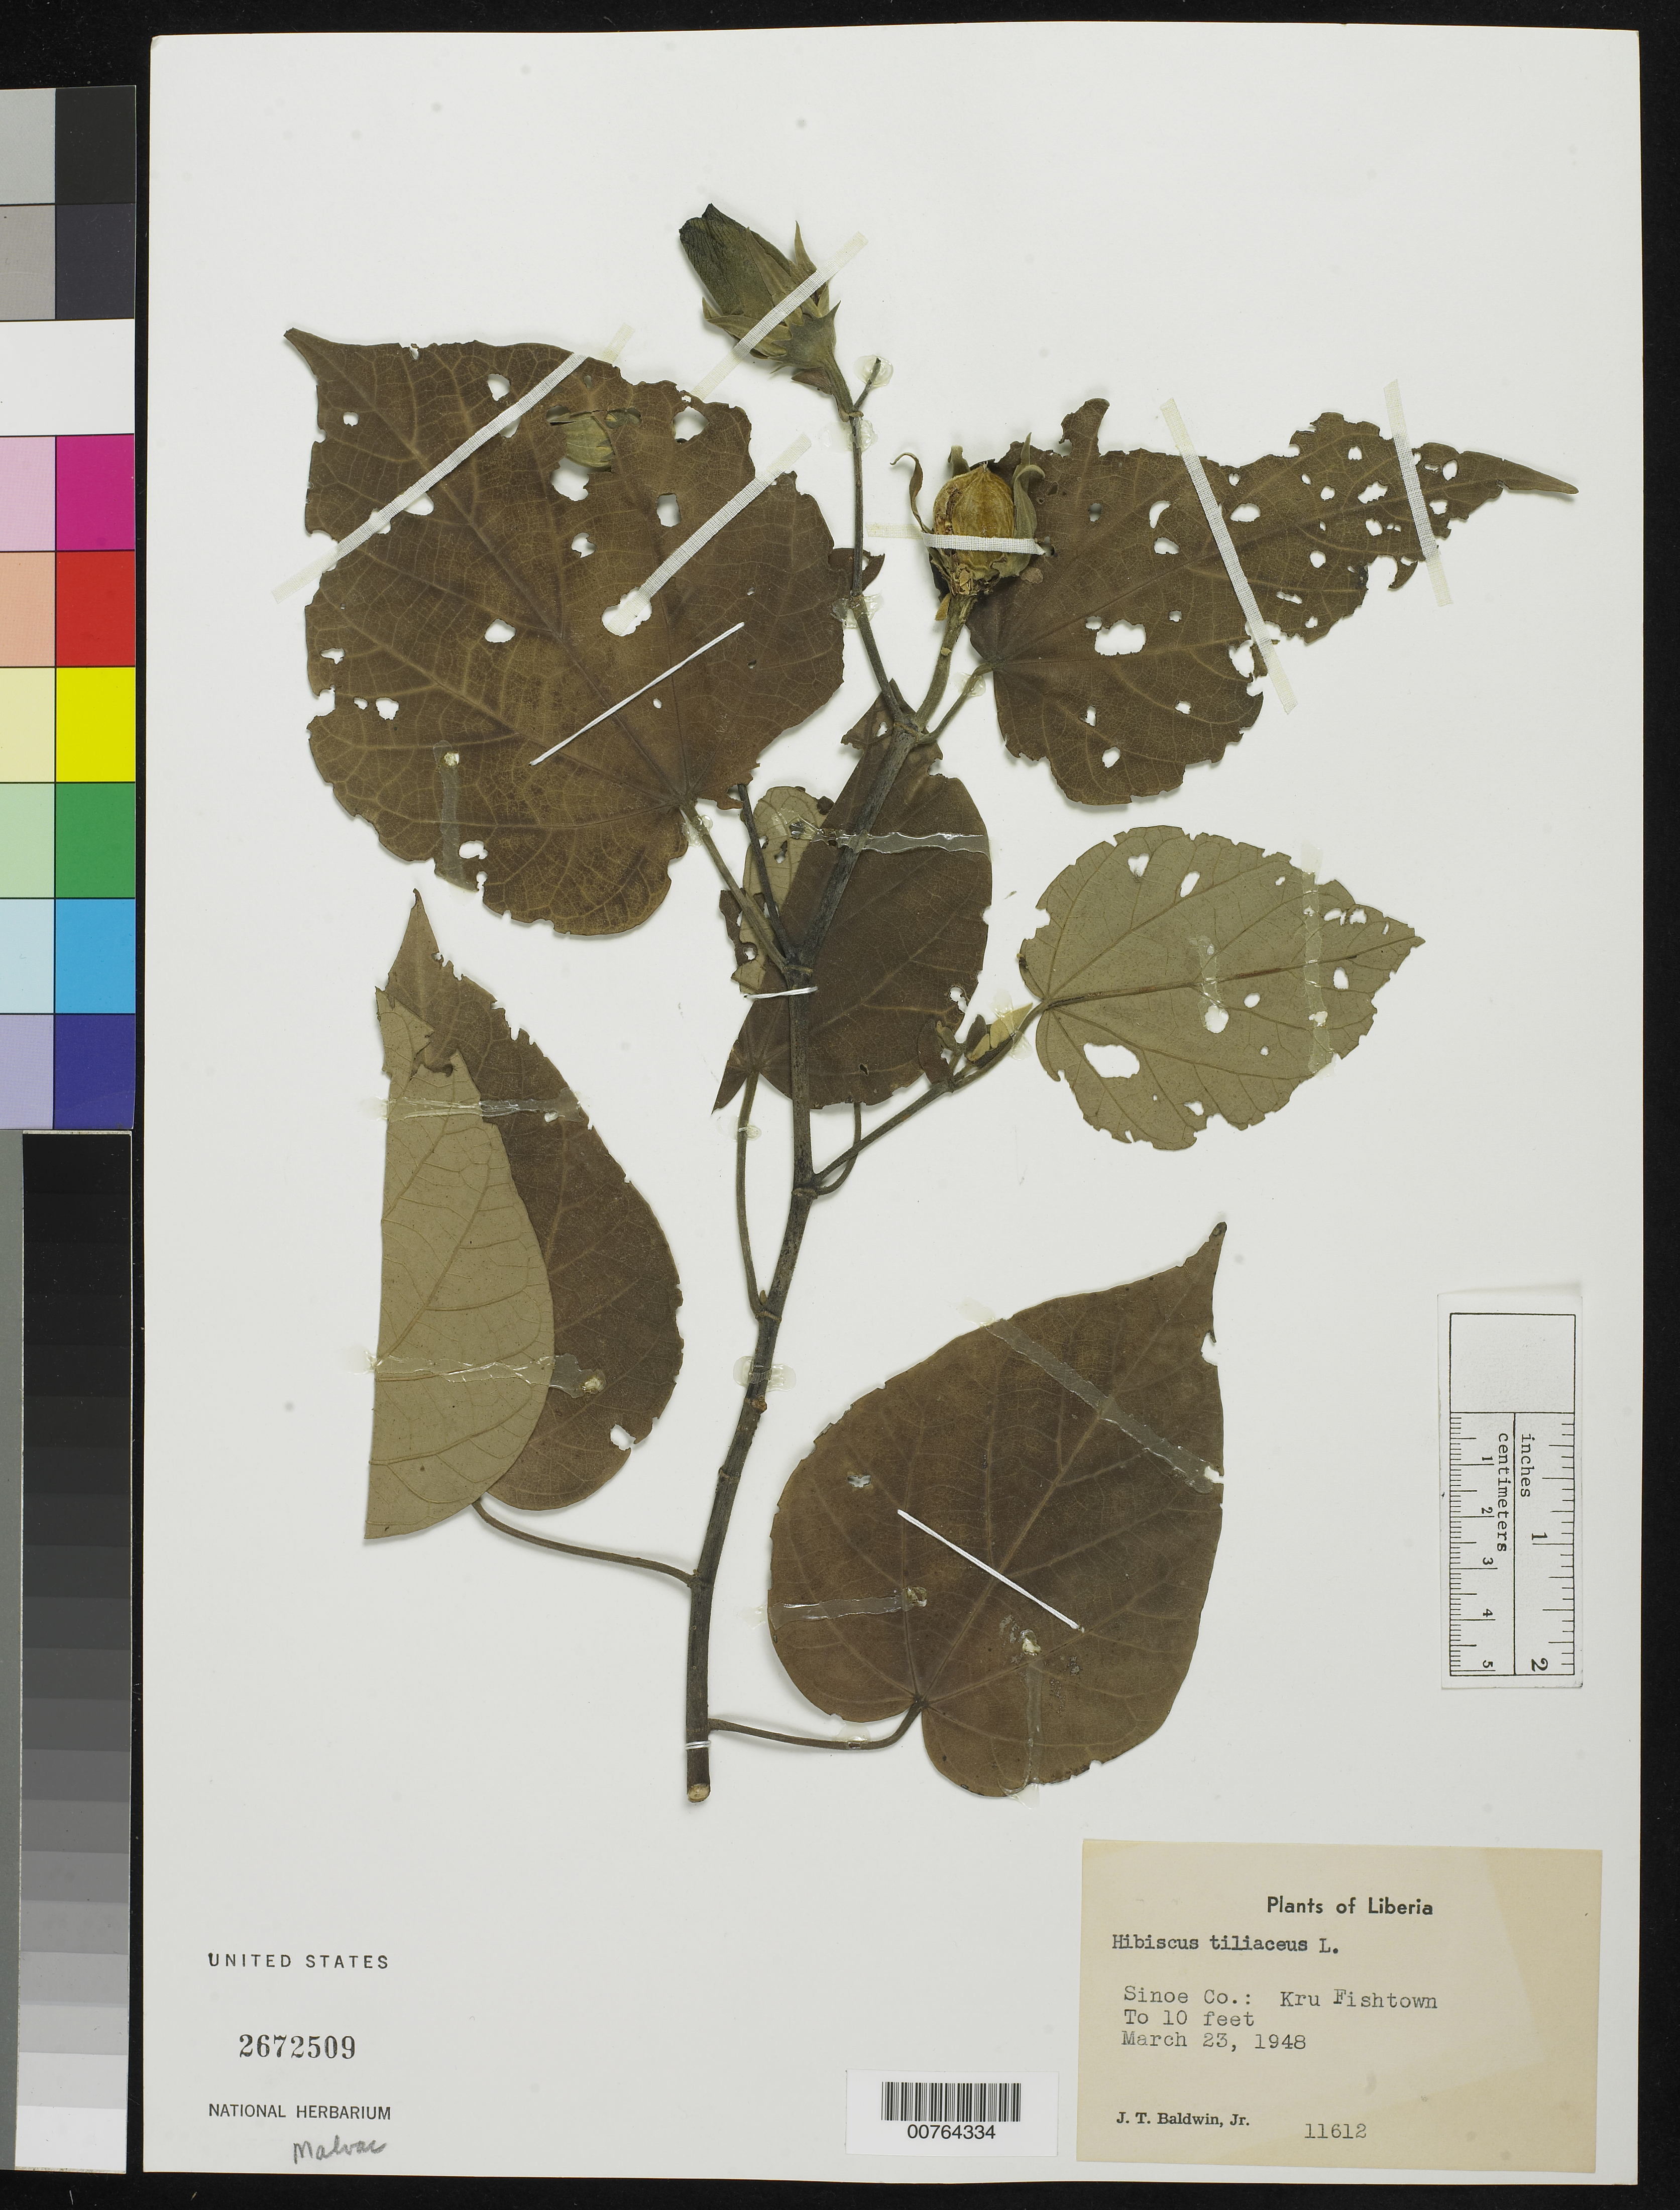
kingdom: Plantae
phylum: Tracheophyta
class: Magnoliopsida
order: Malvales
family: Malvaceae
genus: Talipariti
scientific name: Talipariti tiliaceum var. tiliaceum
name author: (L.) Fryxell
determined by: Dorr, Laurence J., Curator (BOT), Smithsonian Institution - National Museum of Natural History (UNITED STATES)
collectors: J. T. Baldwin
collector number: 11612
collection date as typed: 23 Mar 1948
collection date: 1948-03-23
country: Liberia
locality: Sinoe Co.: Kru Fishtown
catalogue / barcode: US 2672509